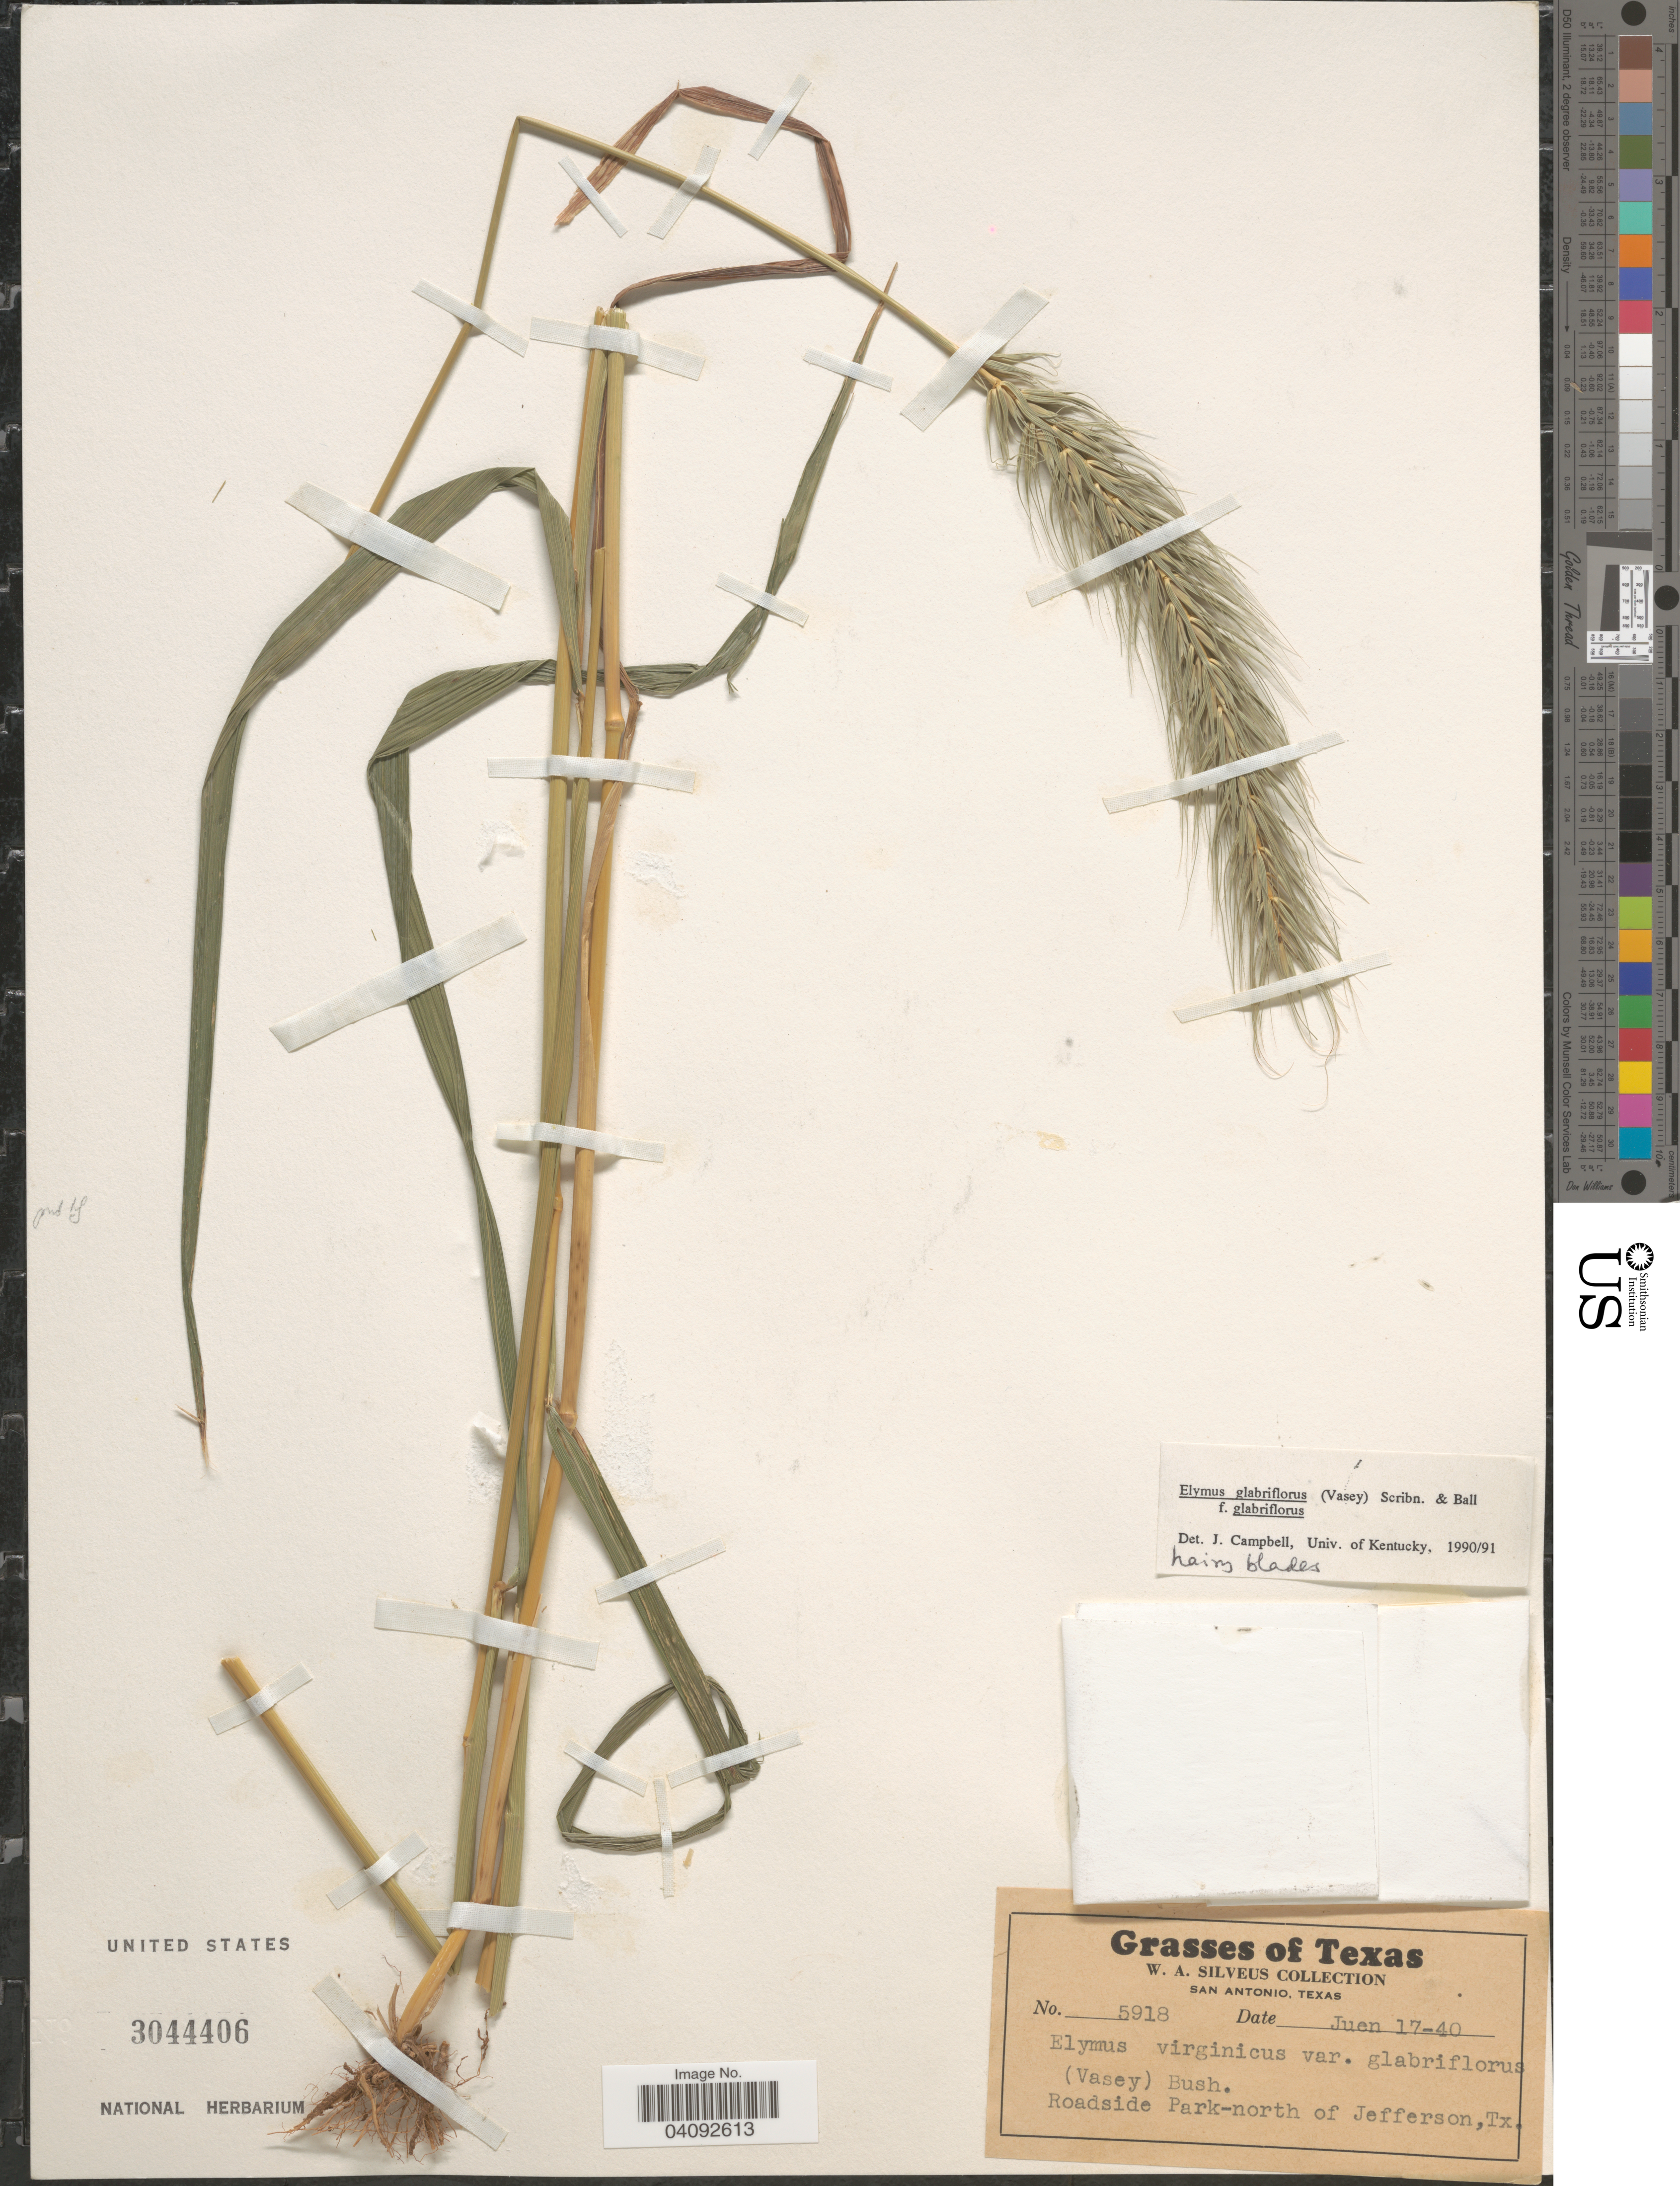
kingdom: Plantae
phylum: Tracheophyta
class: Liliopsida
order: Poales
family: Poaceae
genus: Elymus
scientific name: Elymus glabriflorus var. glabriflorus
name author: (Vasey ex L.H. Dewey) Scribn. & C.R. Ball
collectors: W. Silveus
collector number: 5918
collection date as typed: Transcribed d/m/y: 17/6/40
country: United States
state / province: Texas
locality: Roadside Park-north end of Jefferson.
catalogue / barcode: US 3044406